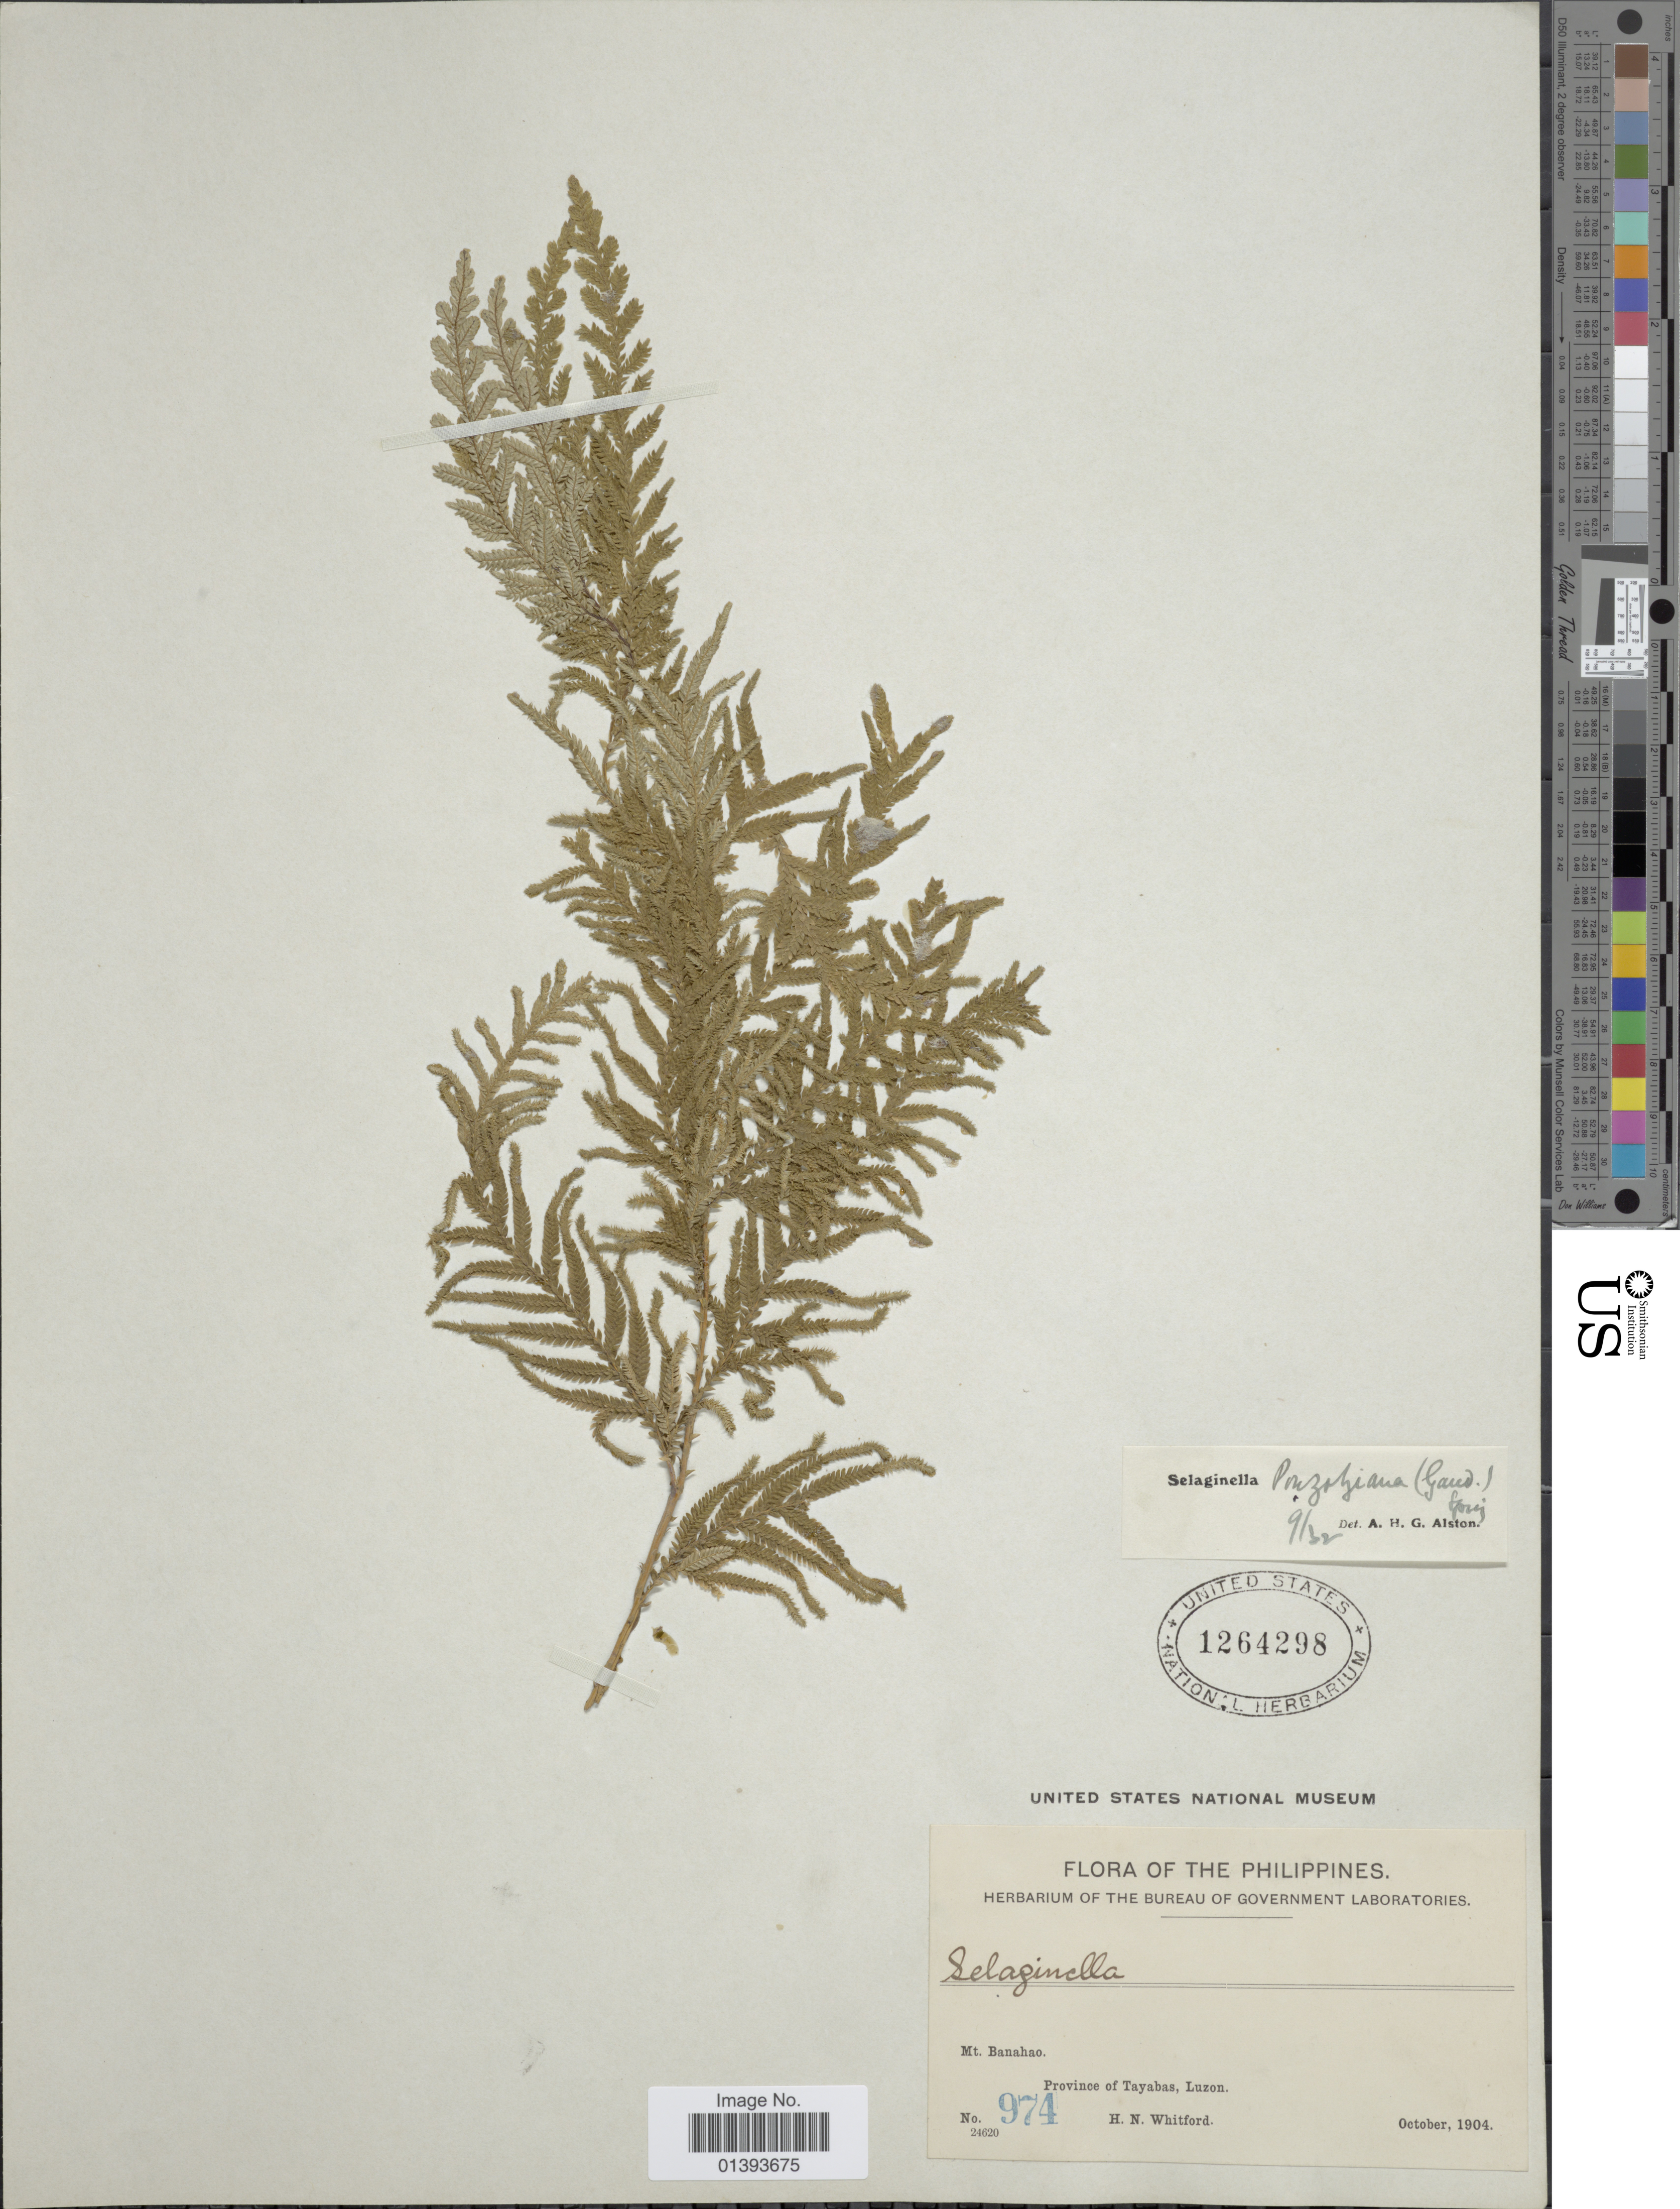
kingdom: Plantae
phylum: Tracheophyta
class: Lycopodiopsida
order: Selaginellales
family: Selaginellaceae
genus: Selaginella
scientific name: Selaginella delicatula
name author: (Desv.) Alston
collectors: H. N. Whitford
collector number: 974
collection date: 1904-10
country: Philippines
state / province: Central Luzon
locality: Mt. Banahao, Province of Tayabas, Luzon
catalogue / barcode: US 1264298